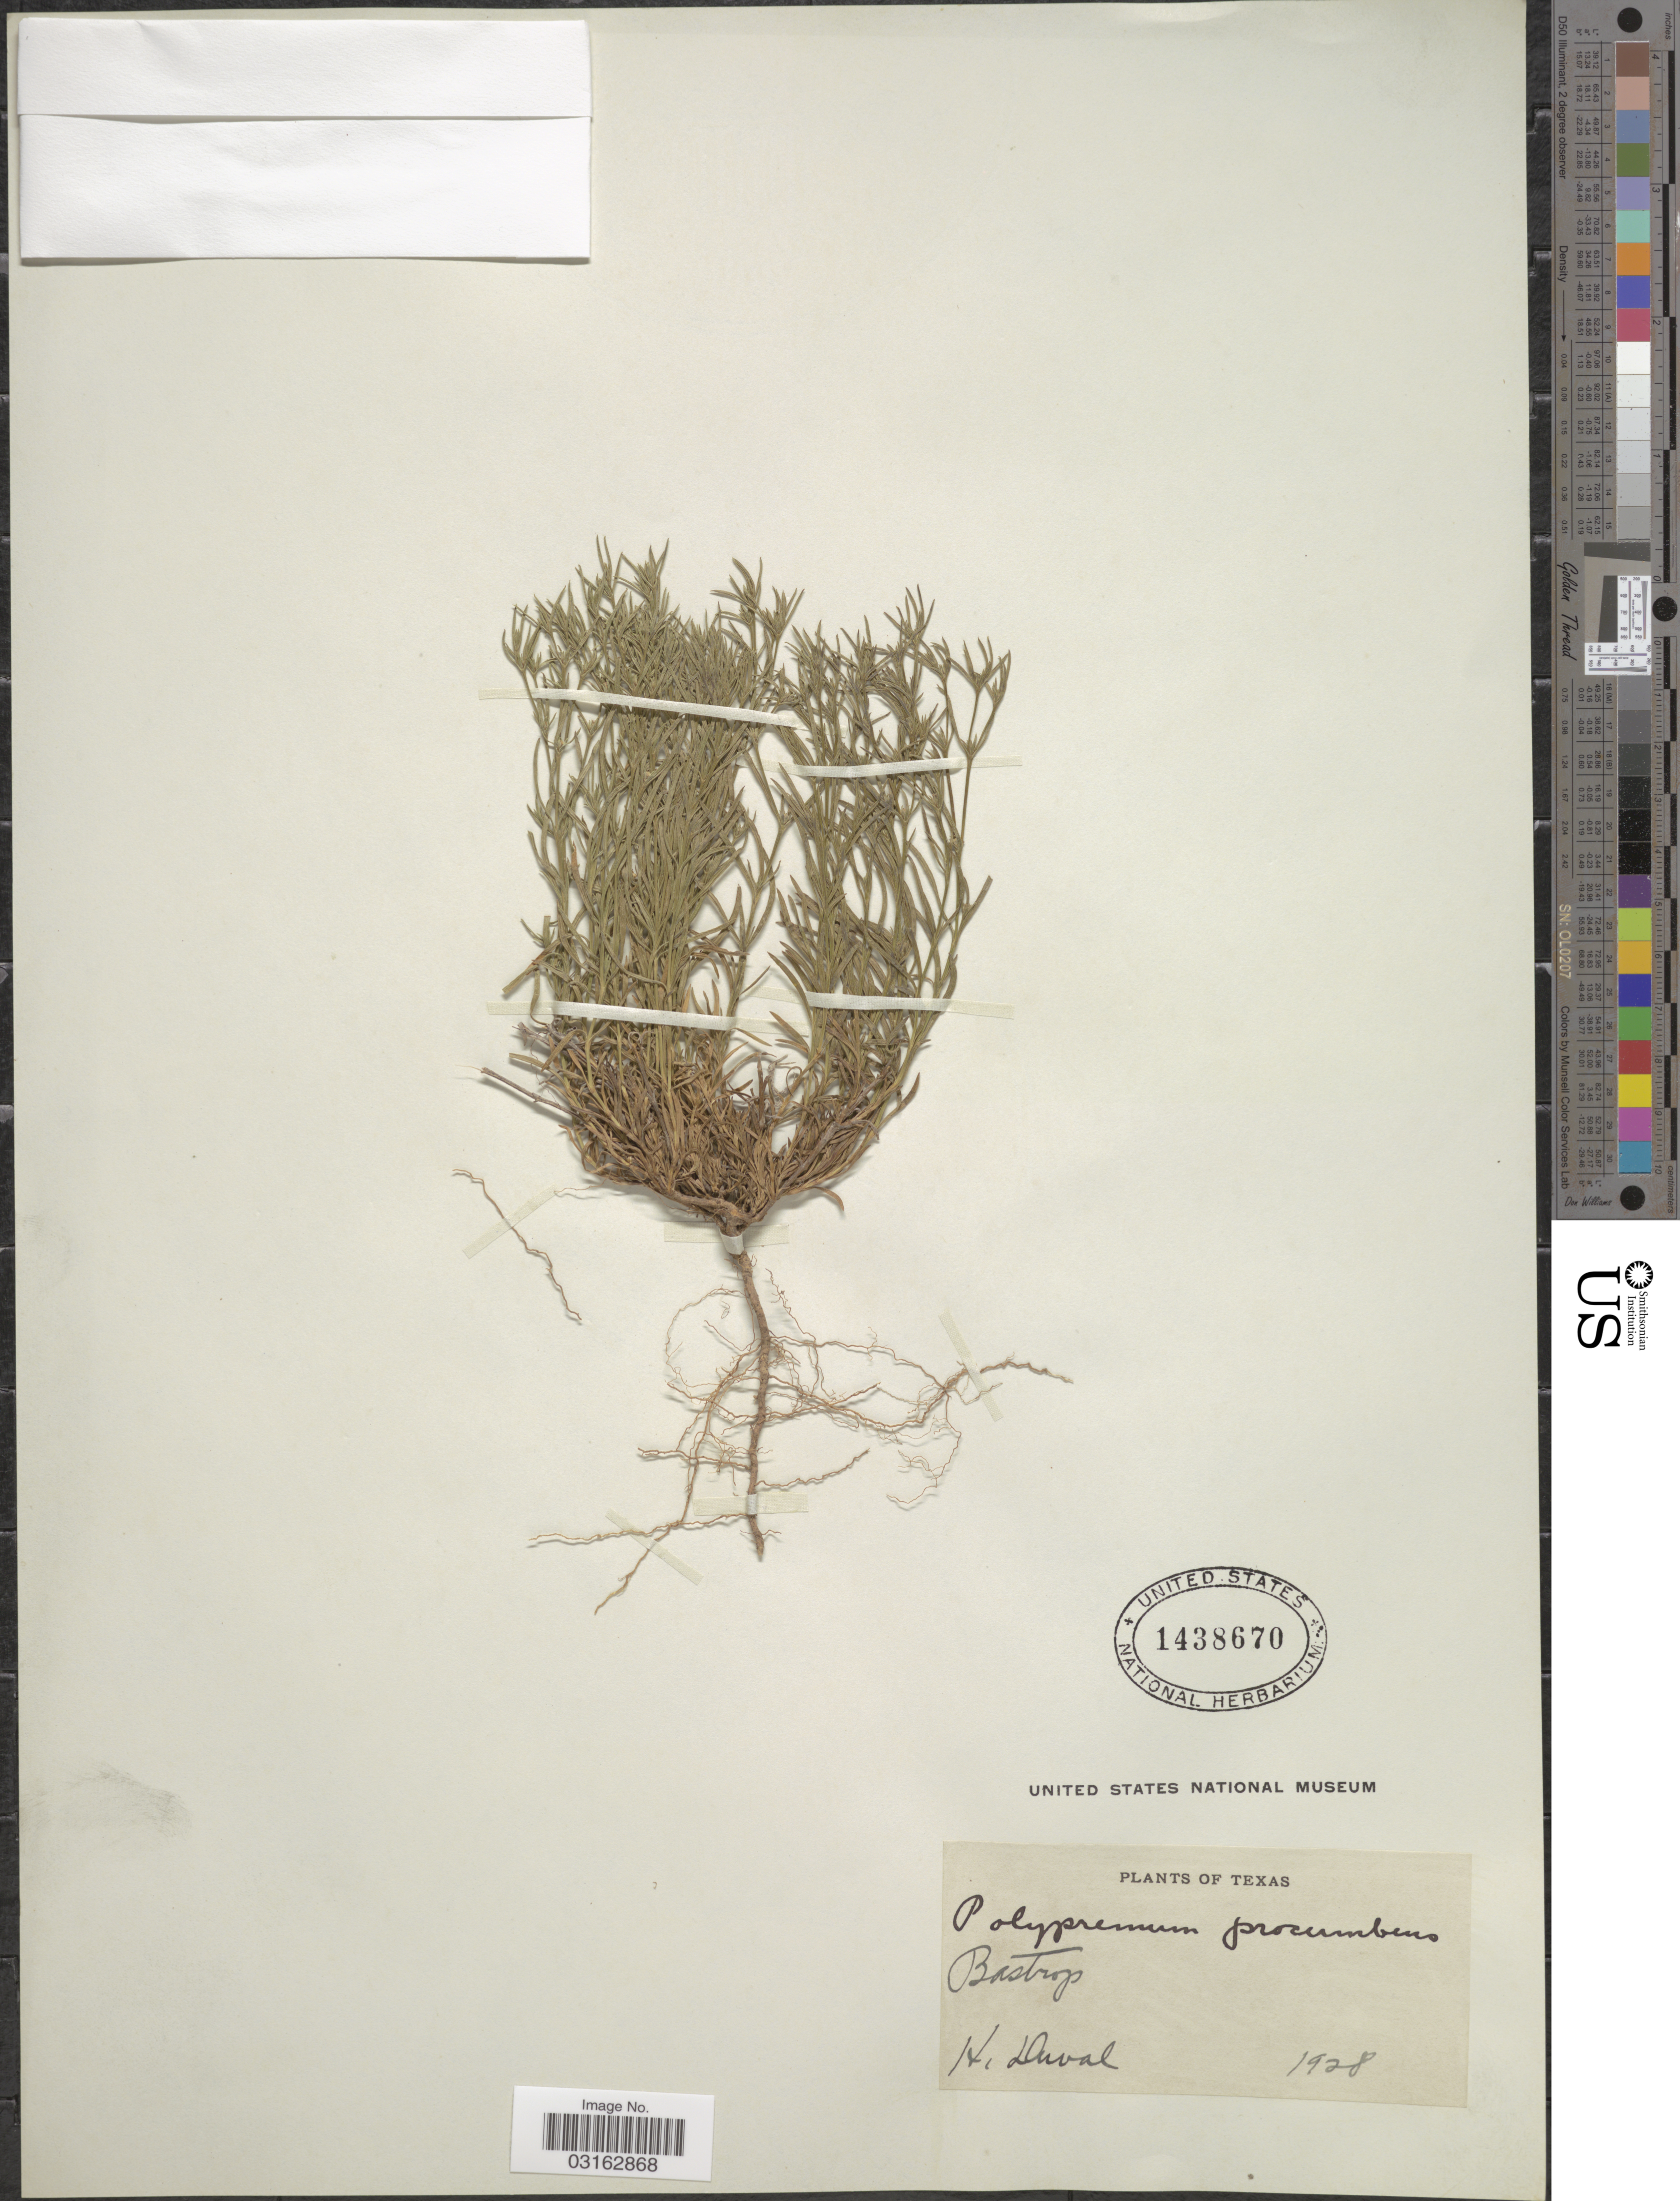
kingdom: Plantae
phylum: Tracheophyta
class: Magnoliopsida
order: Lamiales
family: Tetrachondraceae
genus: Polypremum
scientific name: Polypremum procumbens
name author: L.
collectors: H. Duval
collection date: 1928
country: United States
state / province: Texas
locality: Bastrop.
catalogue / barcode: US 1438670